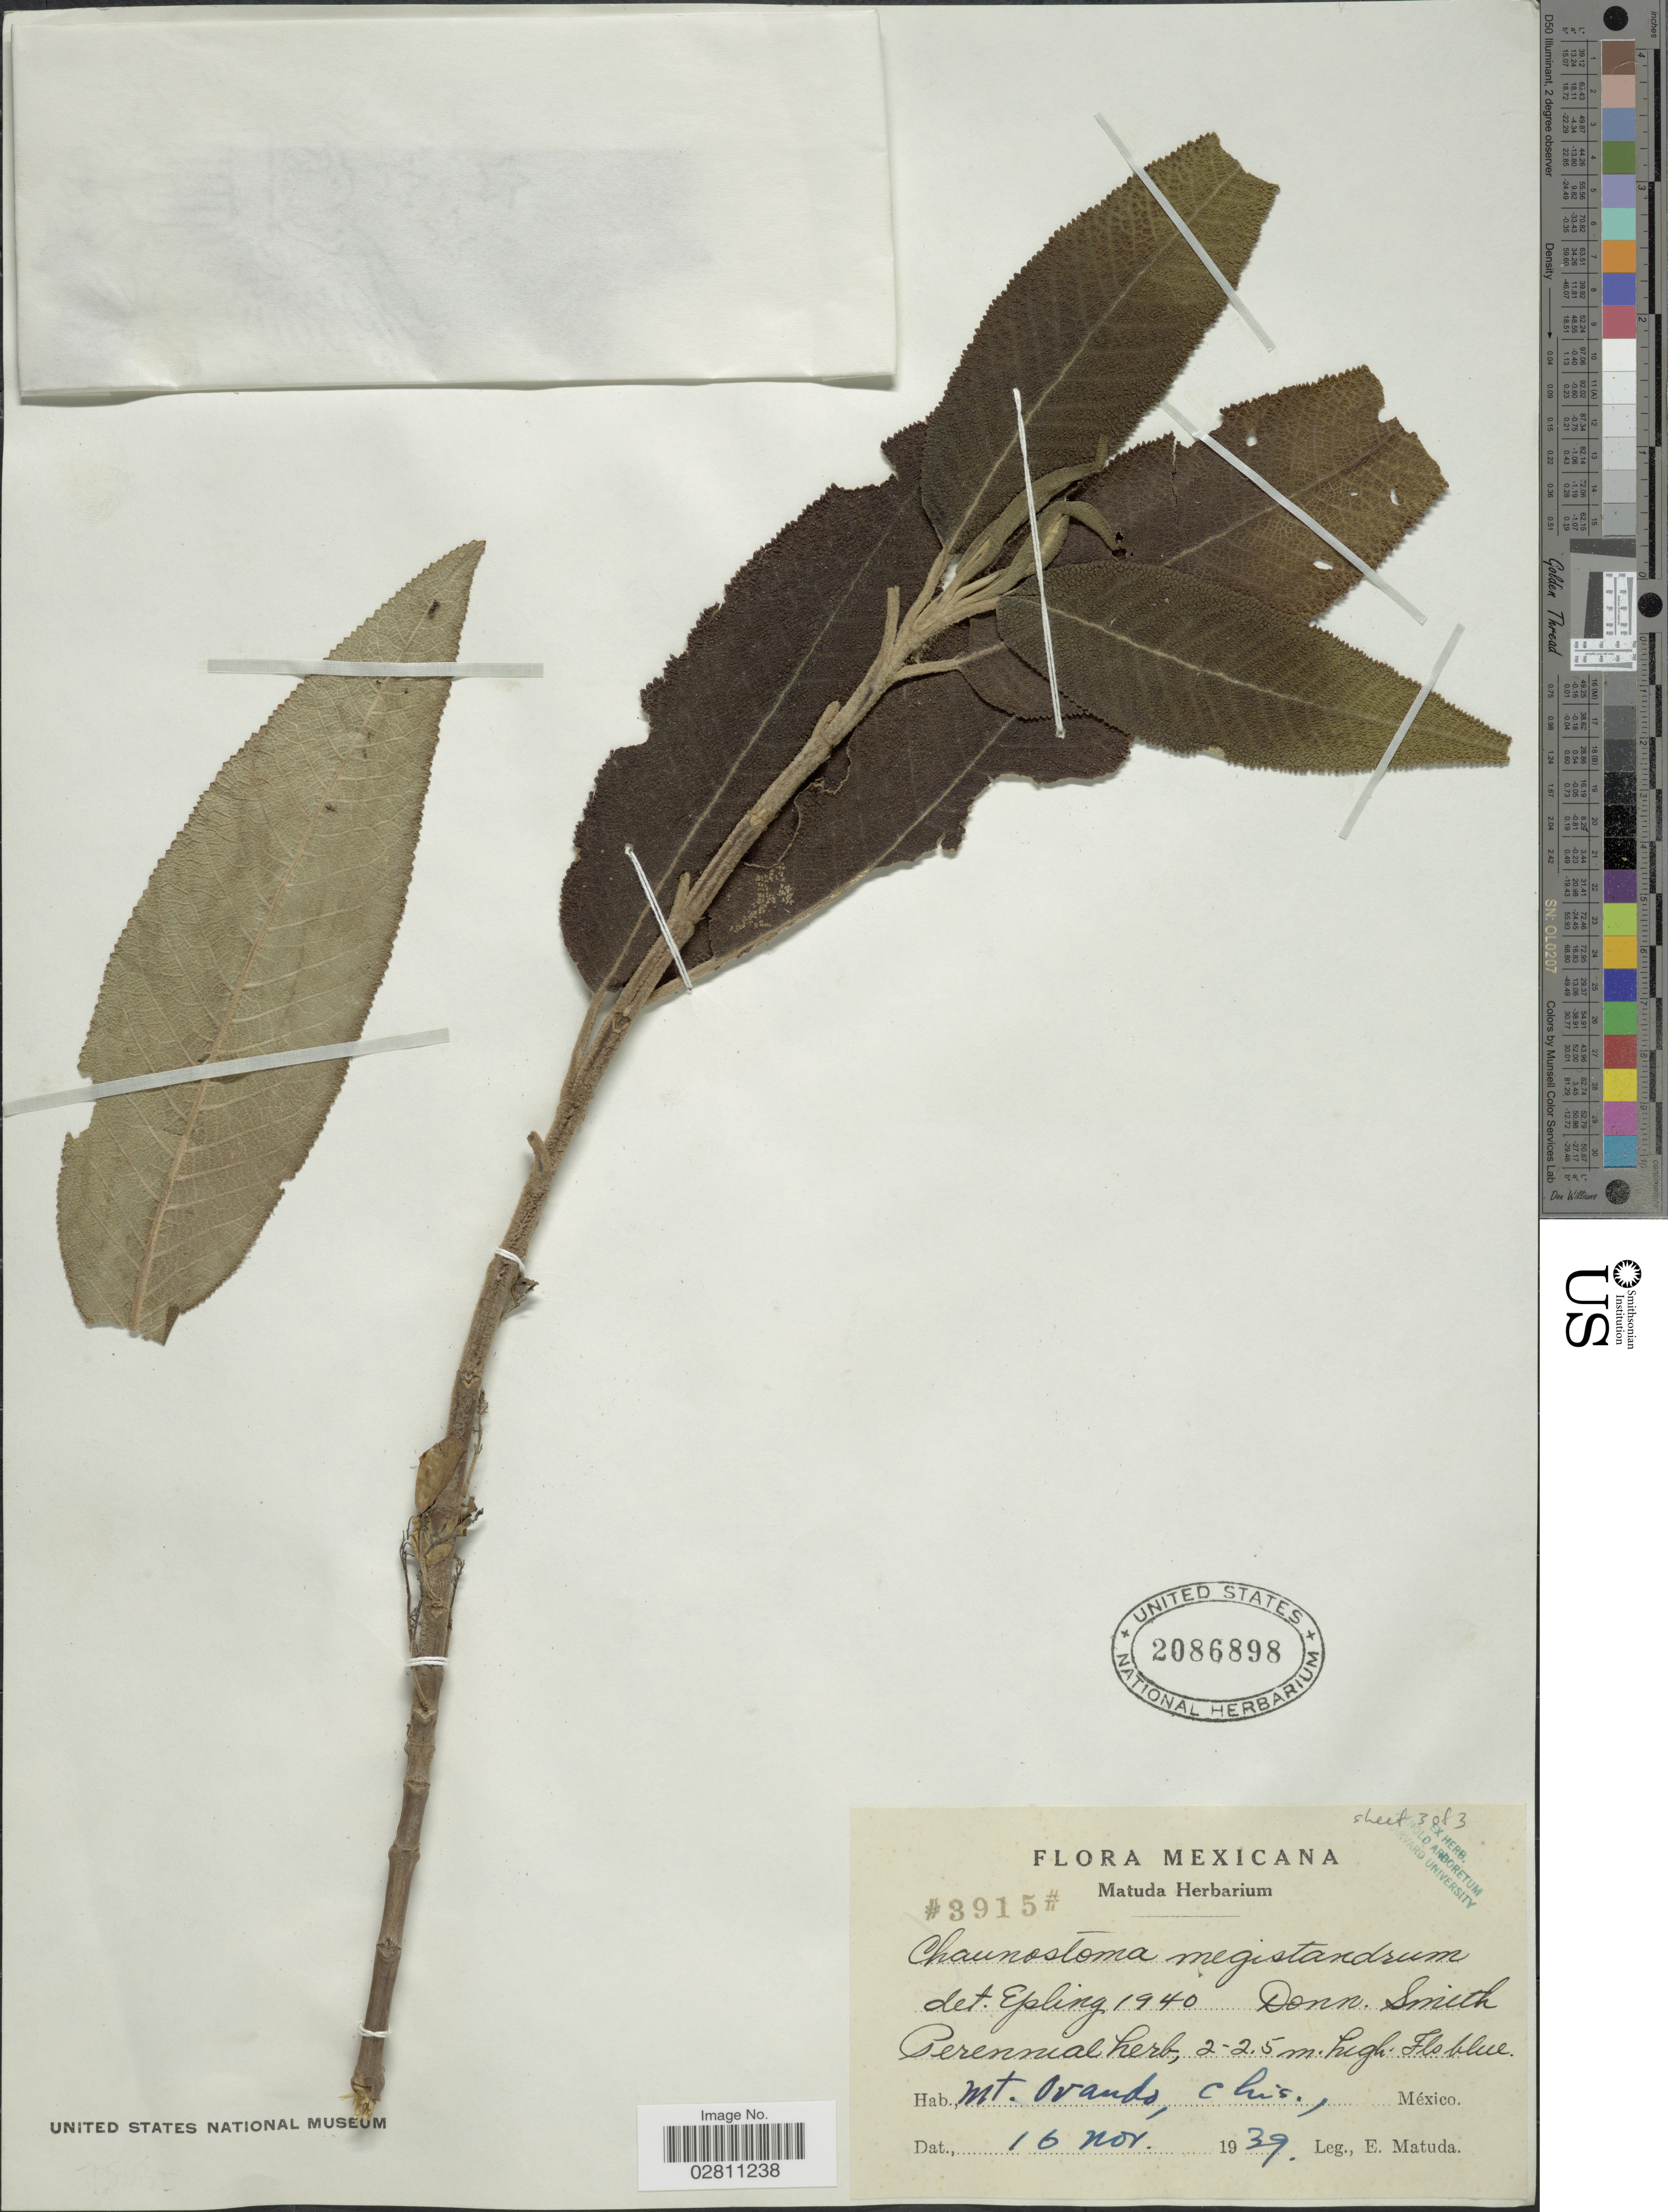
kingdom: Plantae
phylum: Tracheophyta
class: Magnoliopsida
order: Lamiales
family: Lamiaceae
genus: Chaunostoma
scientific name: Chaunostoma mecistandrum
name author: Donn. Sm.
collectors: E. Matuda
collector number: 3915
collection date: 1939-11-16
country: Mexico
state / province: Chiapas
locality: Mt. Ovando.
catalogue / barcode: US 2086898